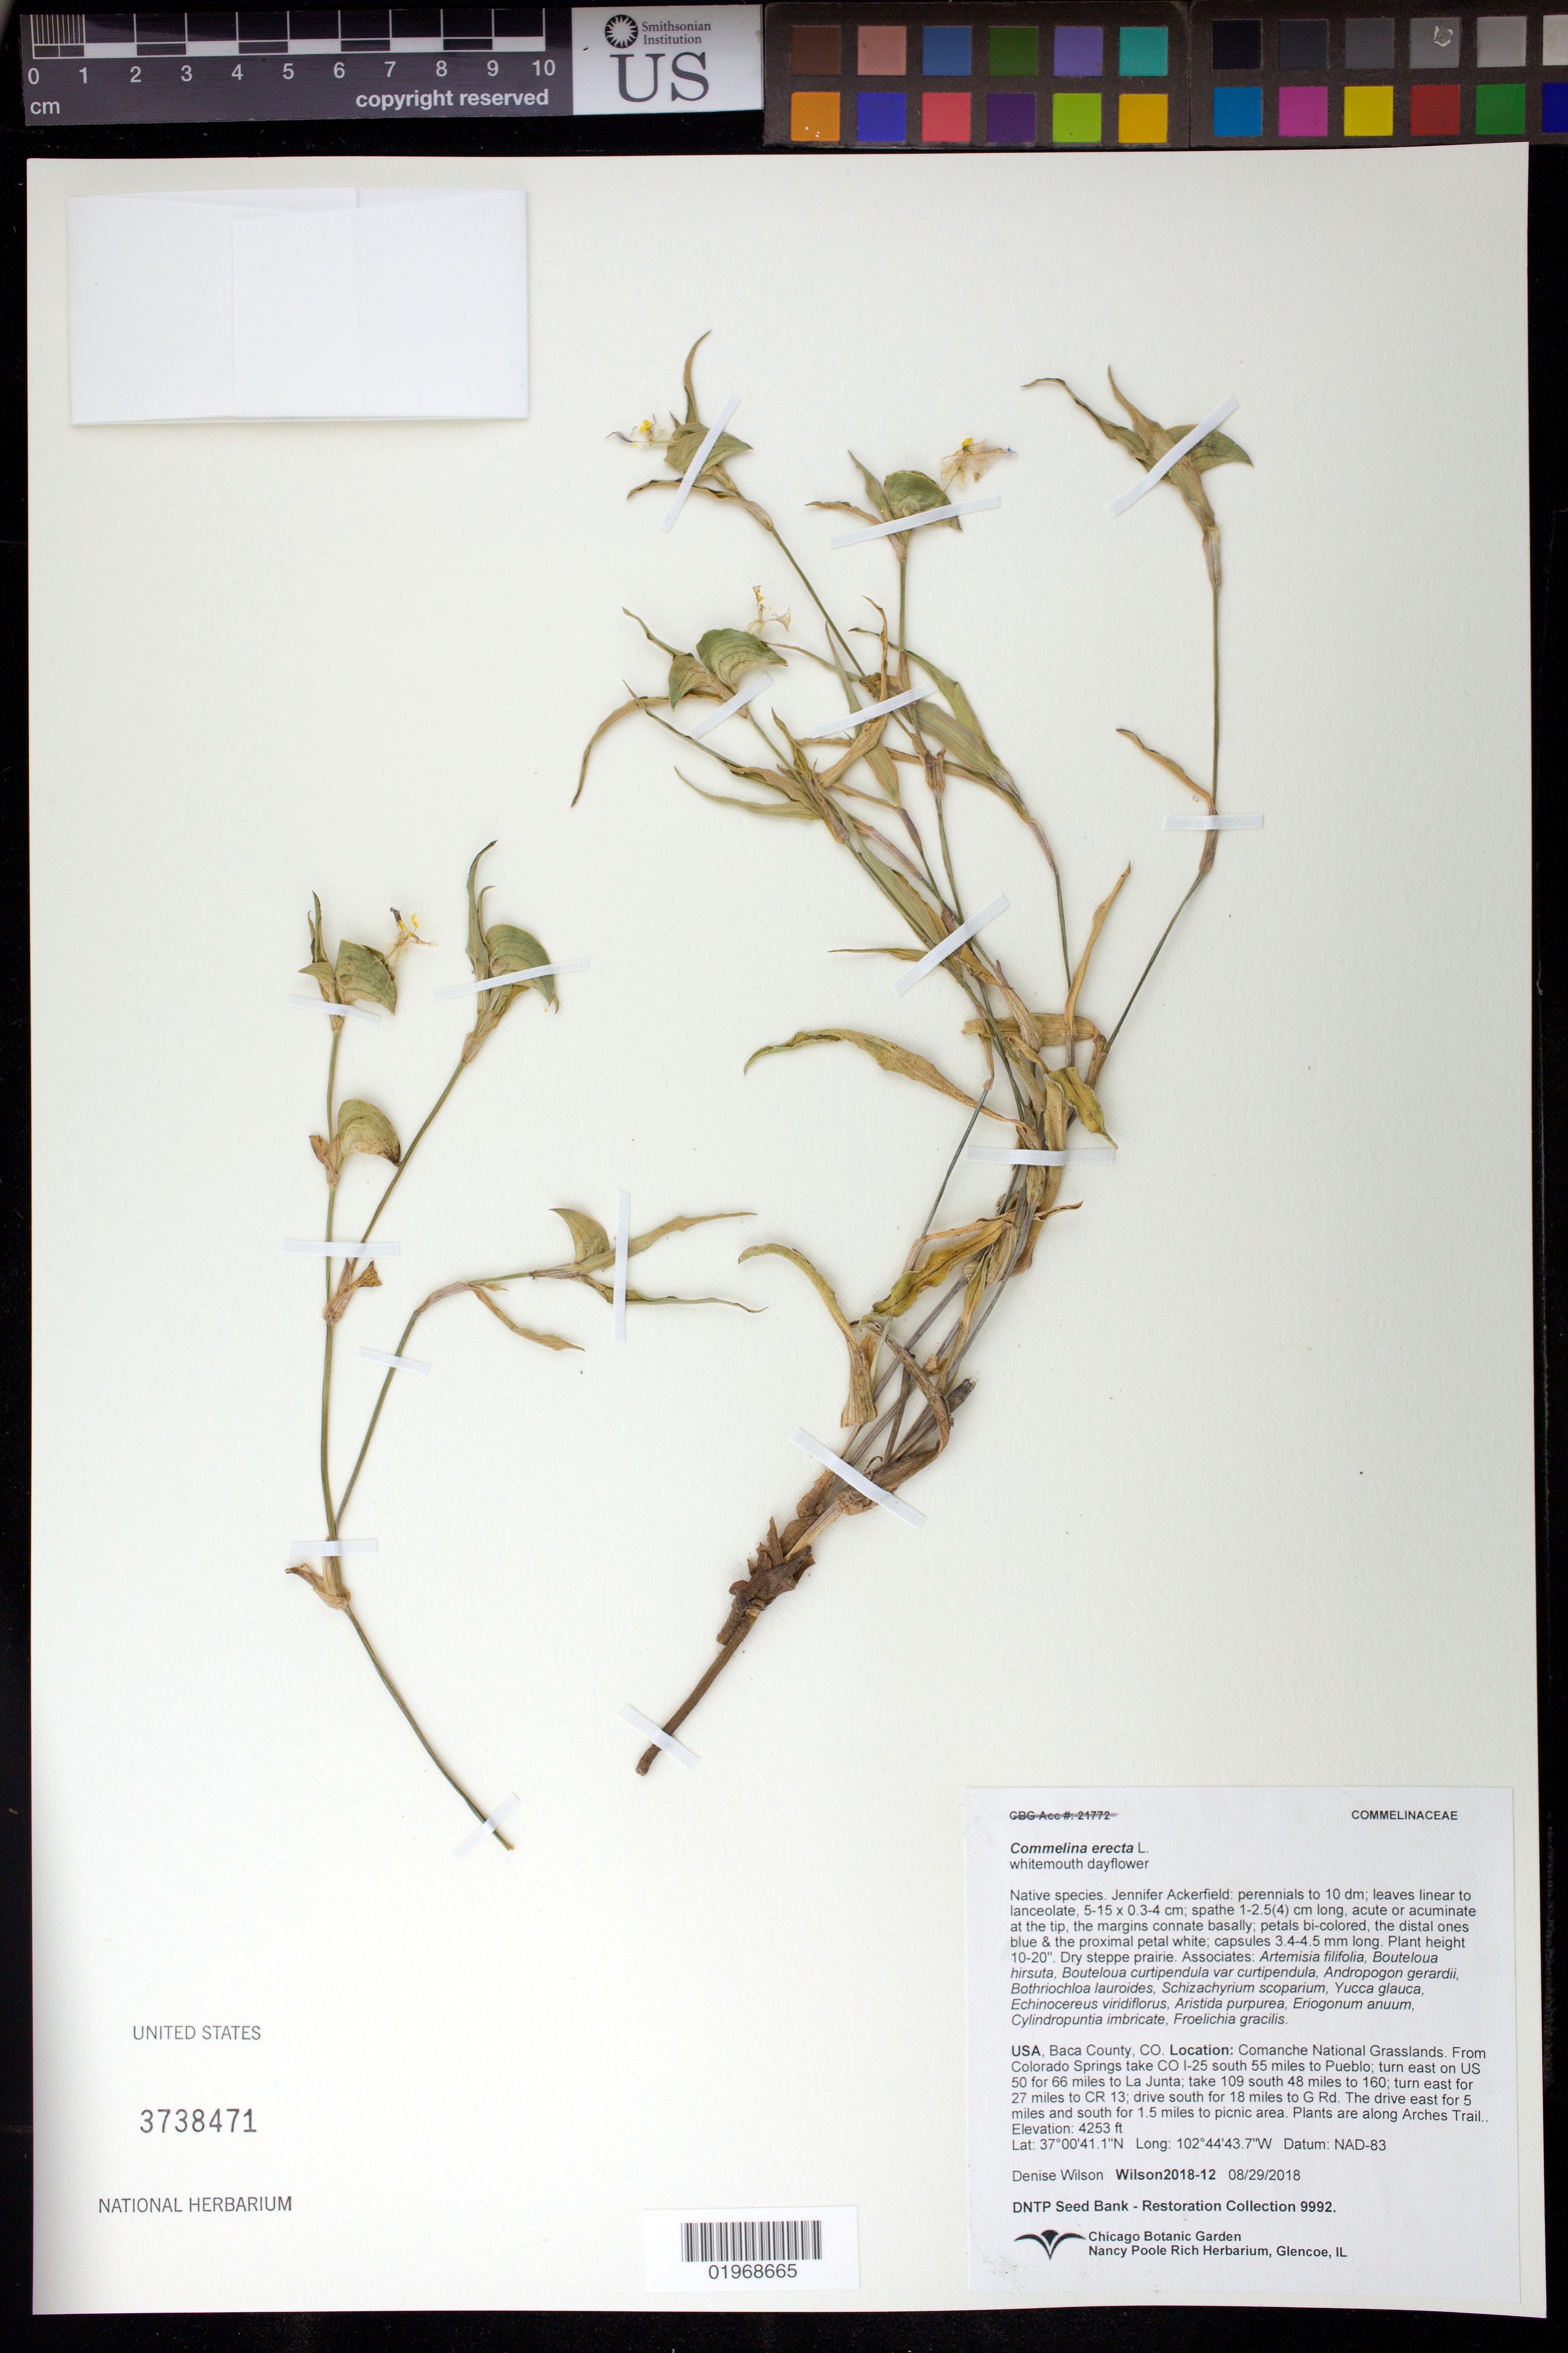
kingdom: Plantae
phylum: Tracheophyta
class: Liliopsida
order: Commelinales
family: Commelinaceae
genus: Commelina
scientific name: Commelina erecta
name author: L.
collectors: D. Wilson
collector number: Wilson2018-12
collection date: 2018-08-29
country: United States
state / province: Colorado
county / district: Baca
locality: Comanche National Grasslands, along Arches Trail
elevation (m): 1296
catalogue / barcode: US 3738471